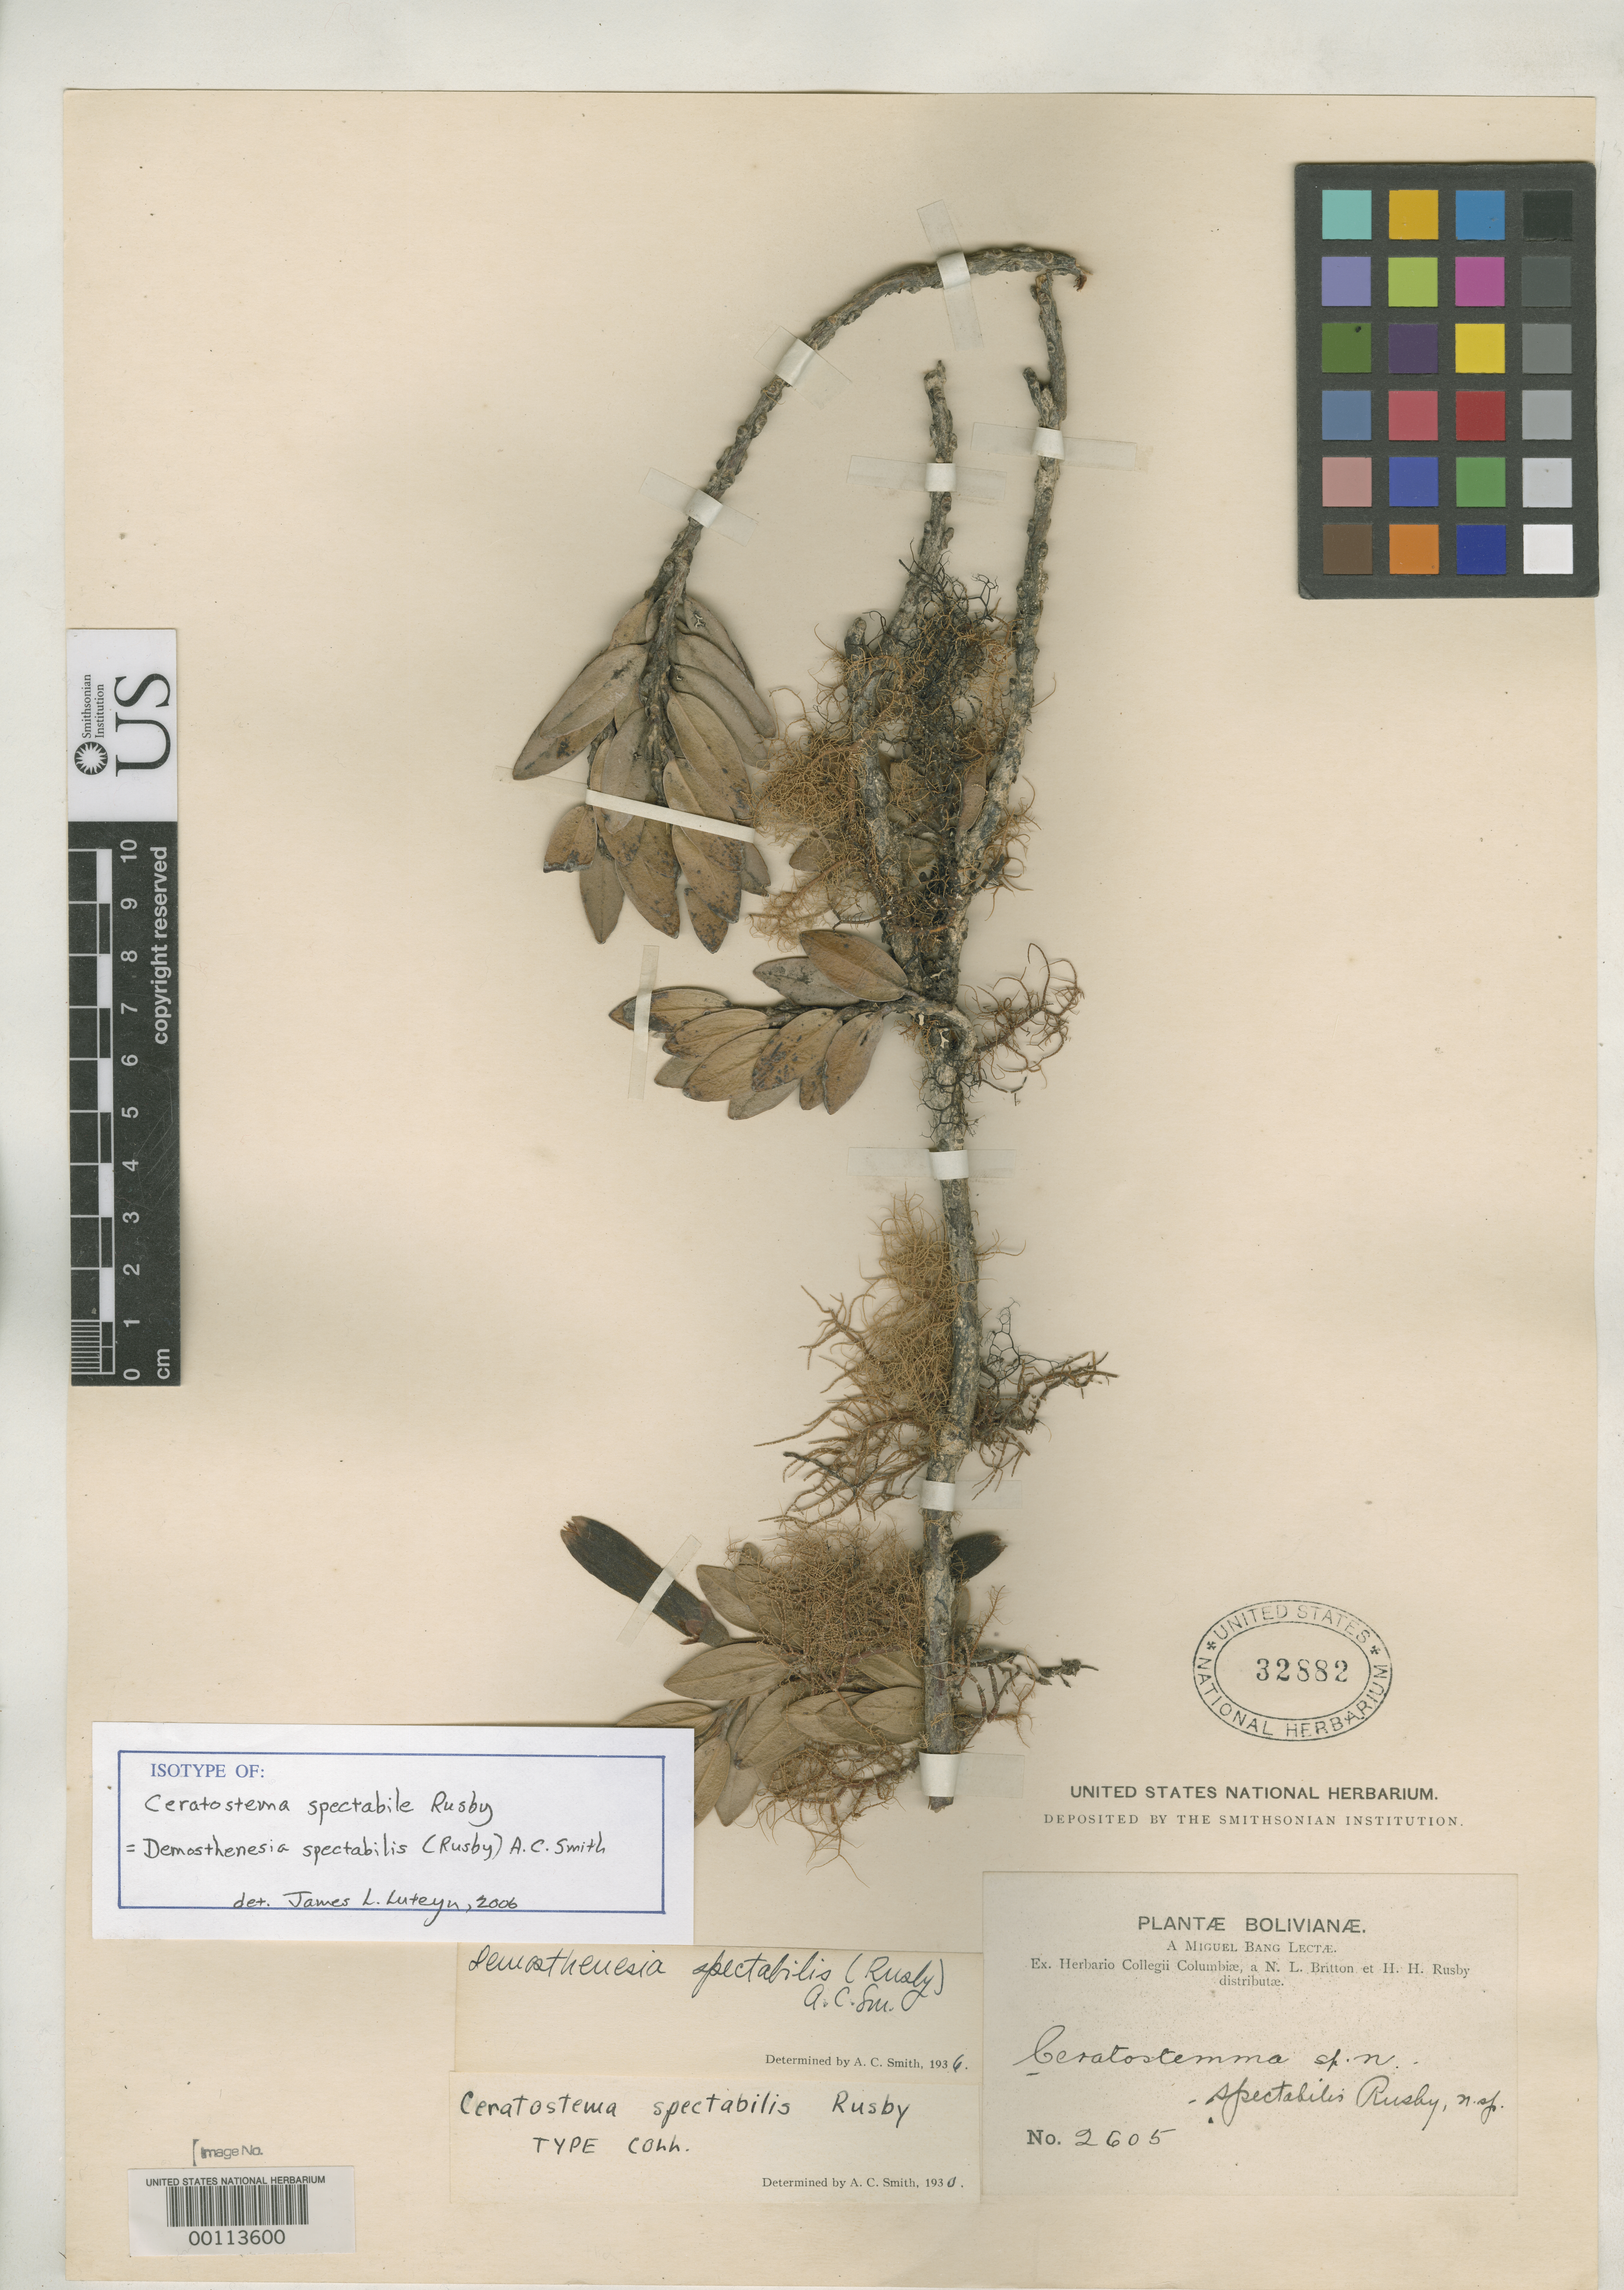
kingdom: Plantae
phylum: Tracheophyta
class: Magnoliopsida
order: Ericales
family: Ericaceae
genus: Ceratostema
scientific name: Ceratostema spectabile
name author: Rusby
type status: Isotype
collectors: M. Bang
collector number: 2605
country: Bolivia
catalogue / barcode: US 32882